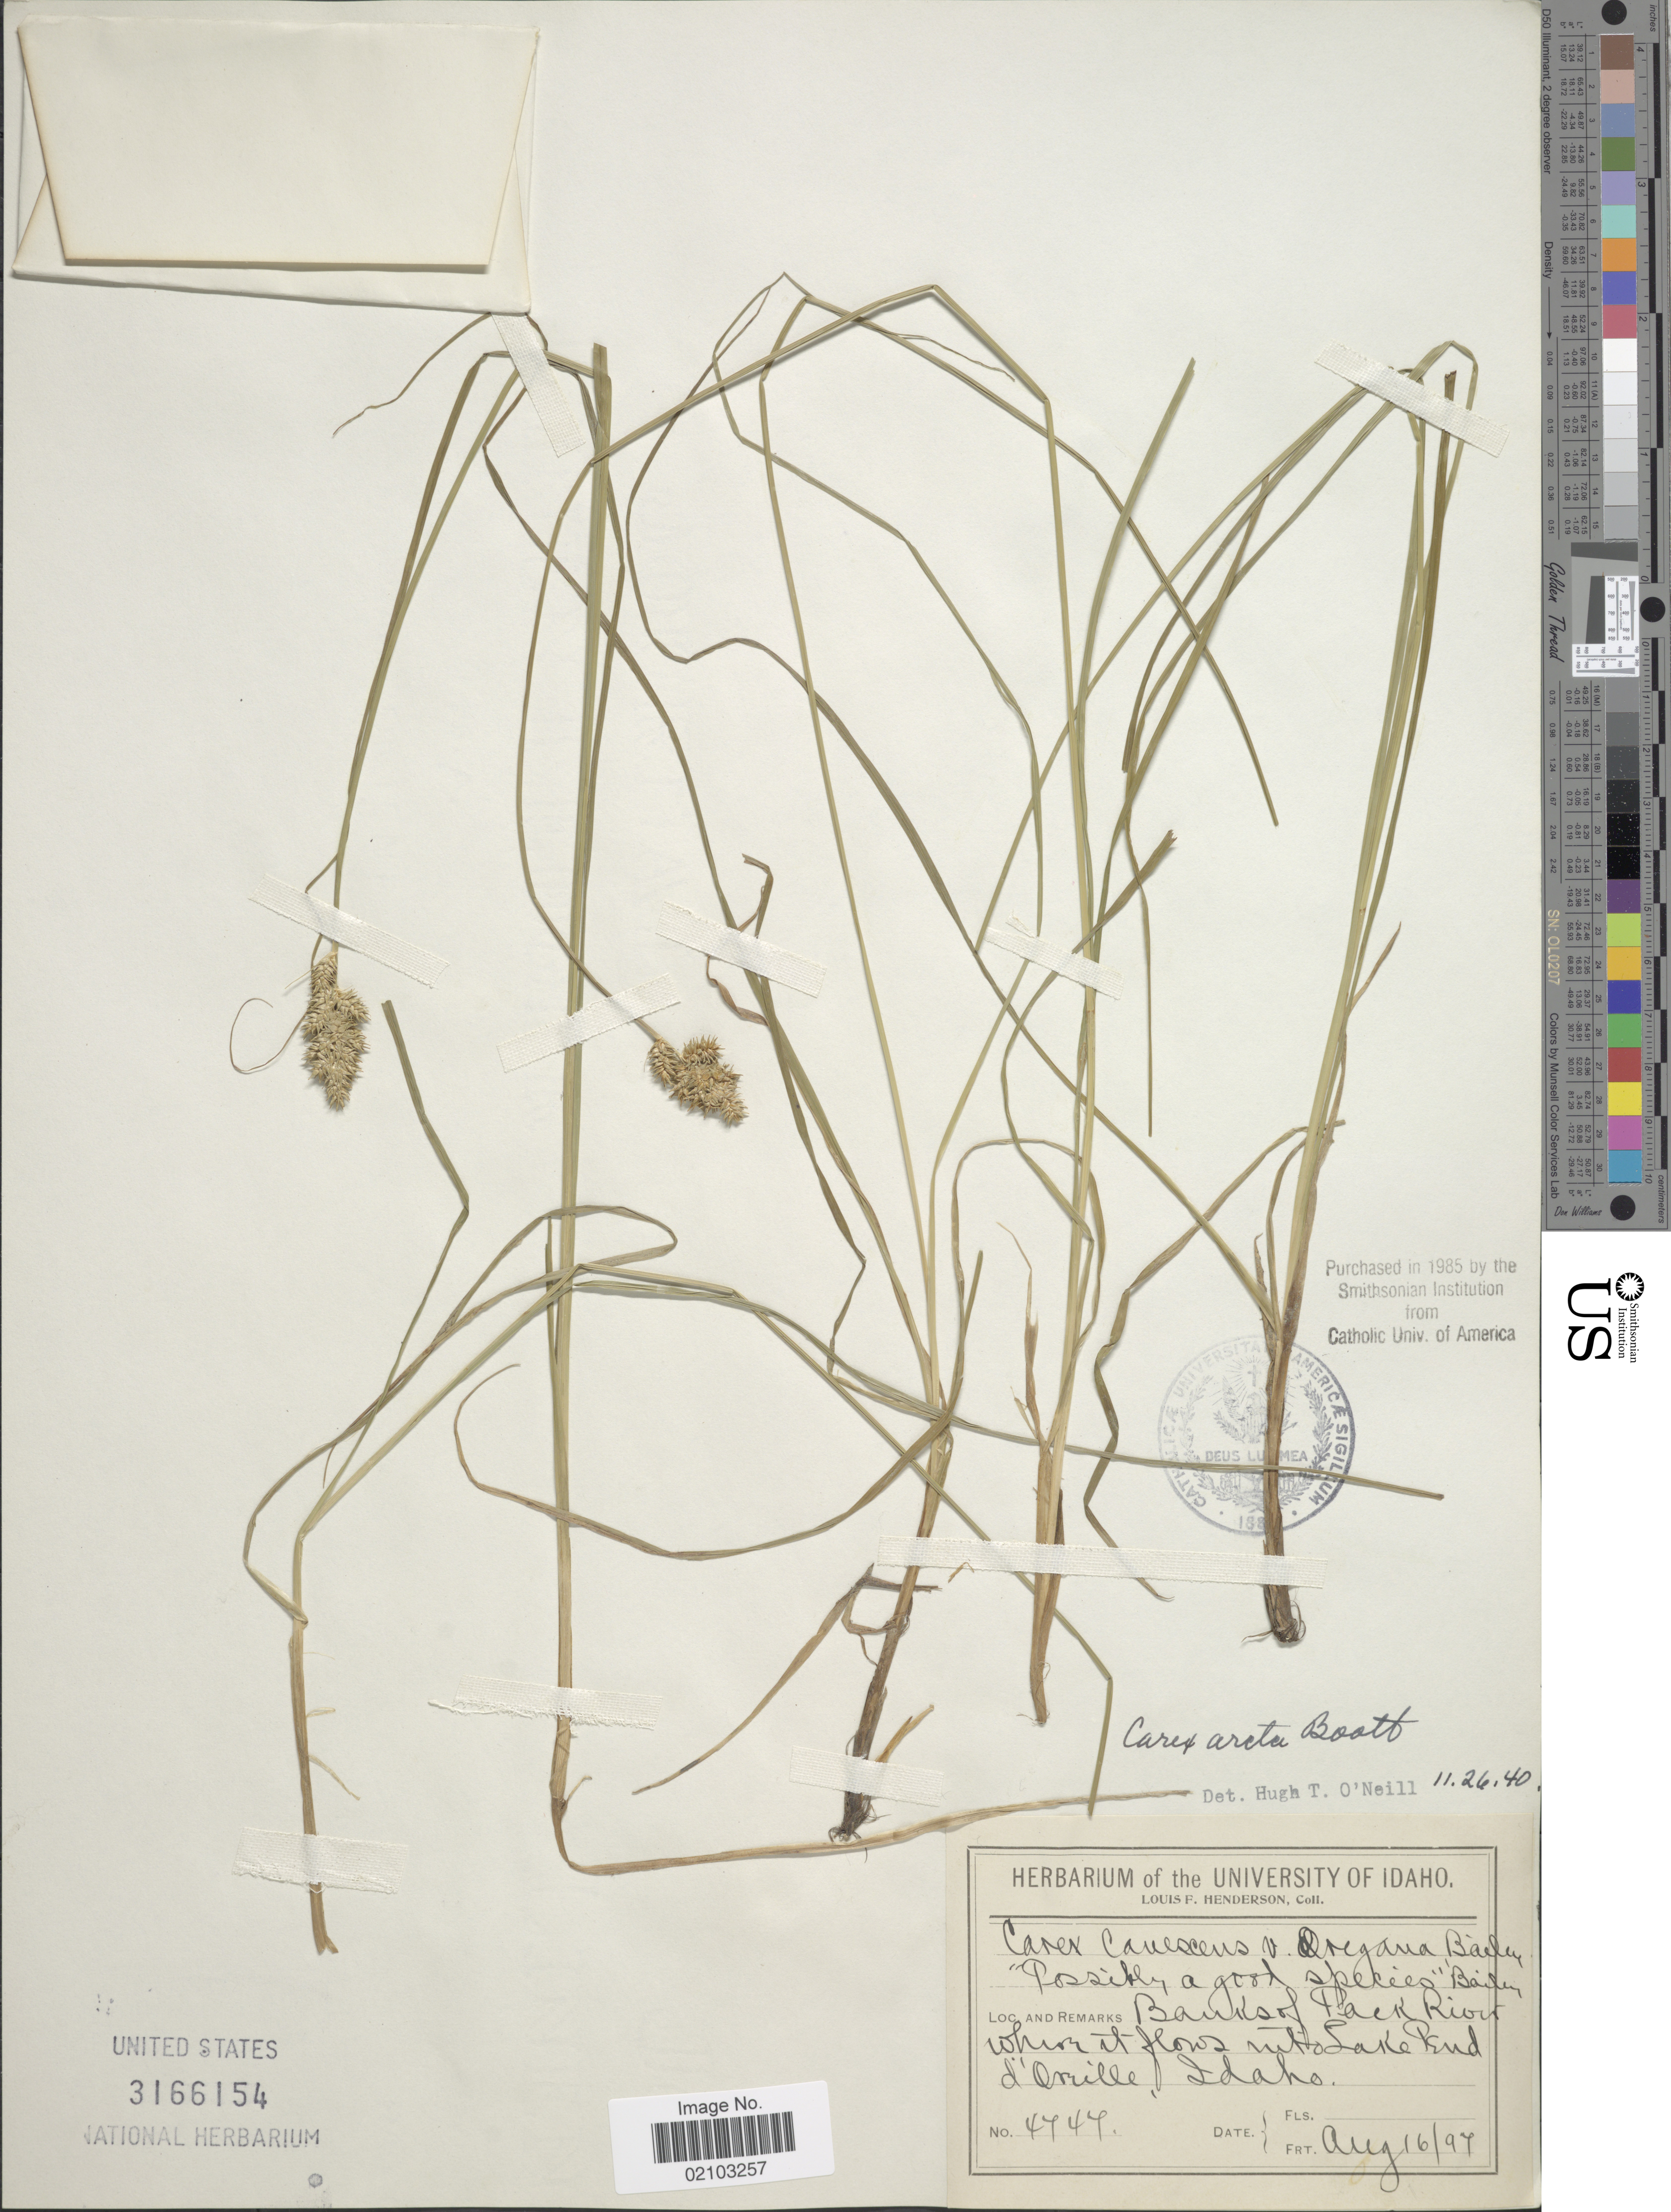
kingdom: Plantae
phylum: Tracheophyta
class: Liliopsida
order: Poales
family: Cyperaceae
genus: Carex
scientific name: Carex arcta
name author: Boott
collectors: L. Henderson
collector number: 4747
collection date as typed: Transcribed d/m/y: 16/8/97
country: United States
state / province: Idaho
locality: Banks of Pack River when it flows into Lake Pend d'Orille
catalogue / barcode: US 3166154